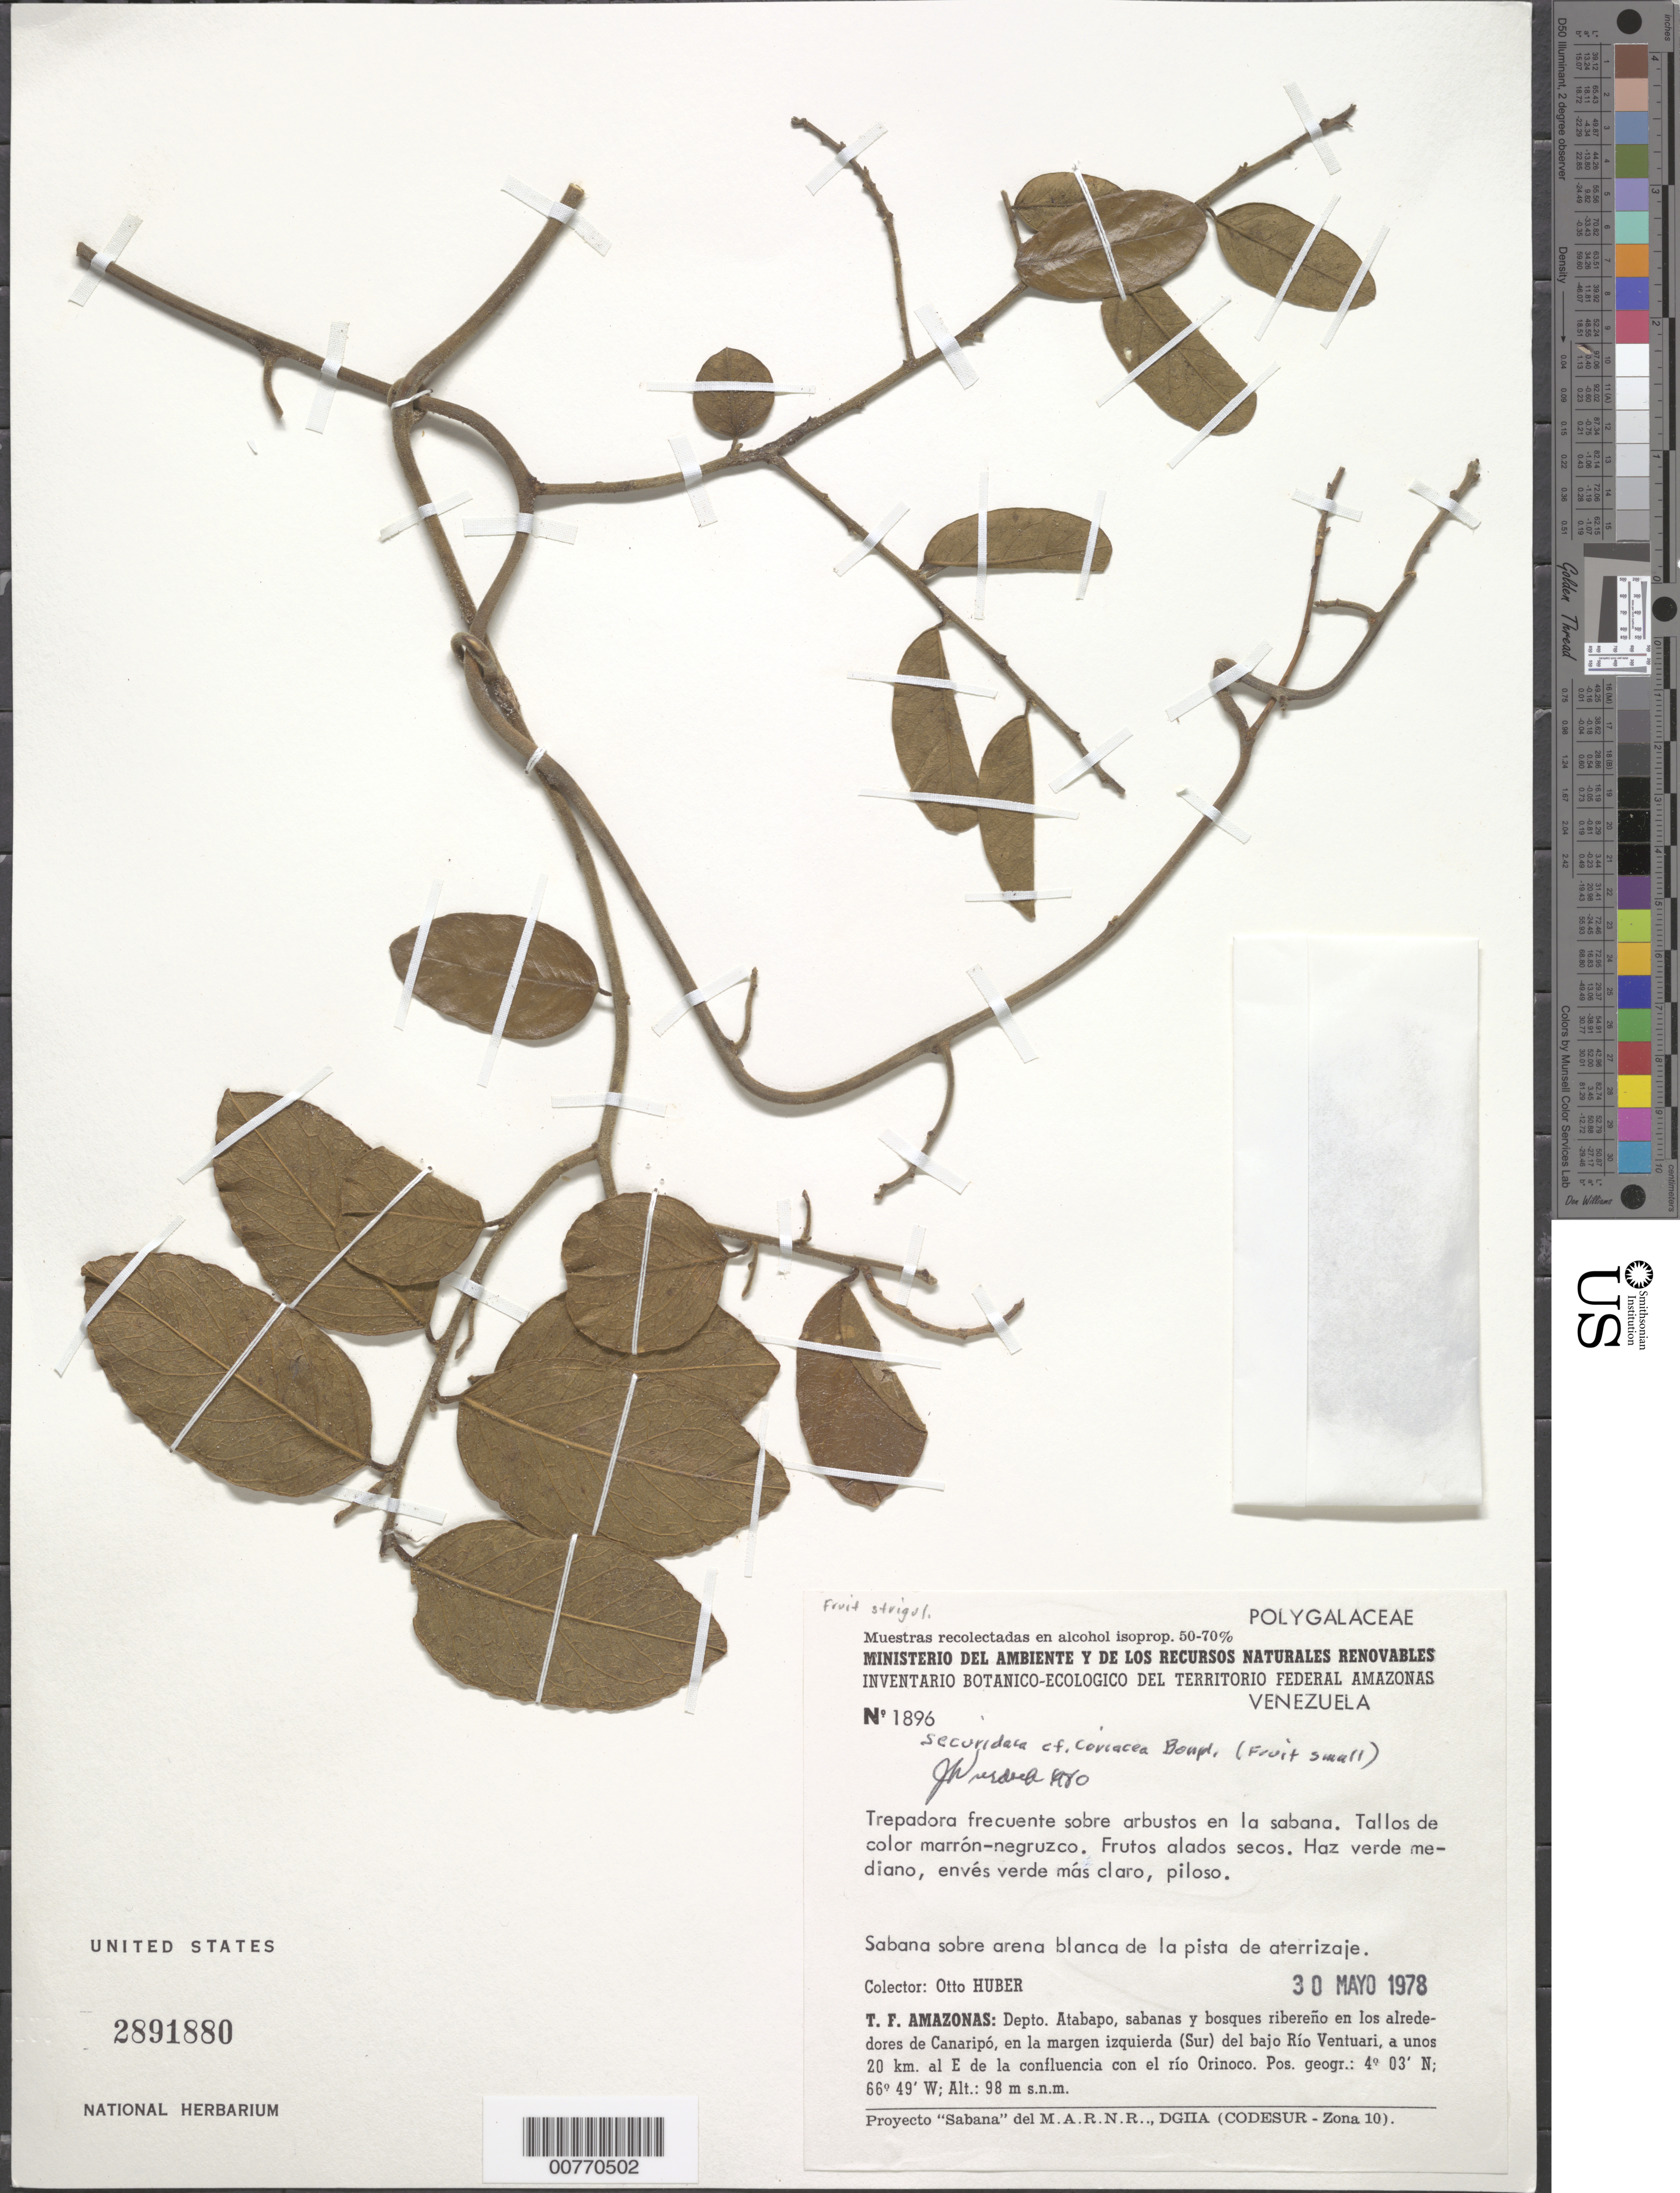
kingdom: Plantae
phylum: Tracheophyta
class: Magnoliopsida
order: Fabales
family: Polygalaceae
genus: Securidaca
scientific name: Securidaca coriacea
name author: Bonpl. ex Steud.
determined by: Wurdack, John J., (US), US (UNITED STATES)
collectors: O. Huber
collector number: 1896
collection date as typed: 30-May-78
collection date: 1978-05-30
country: Venezuela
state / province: Amazonas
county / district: Atabapo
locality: Canaripó, S del Bajo Río Ventuari, 20 km E de la confluencia con el Río Orinoco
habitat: Sabana sobre arena blanca de la pista de aterrizaje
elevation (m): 98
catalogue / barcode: US 2891880